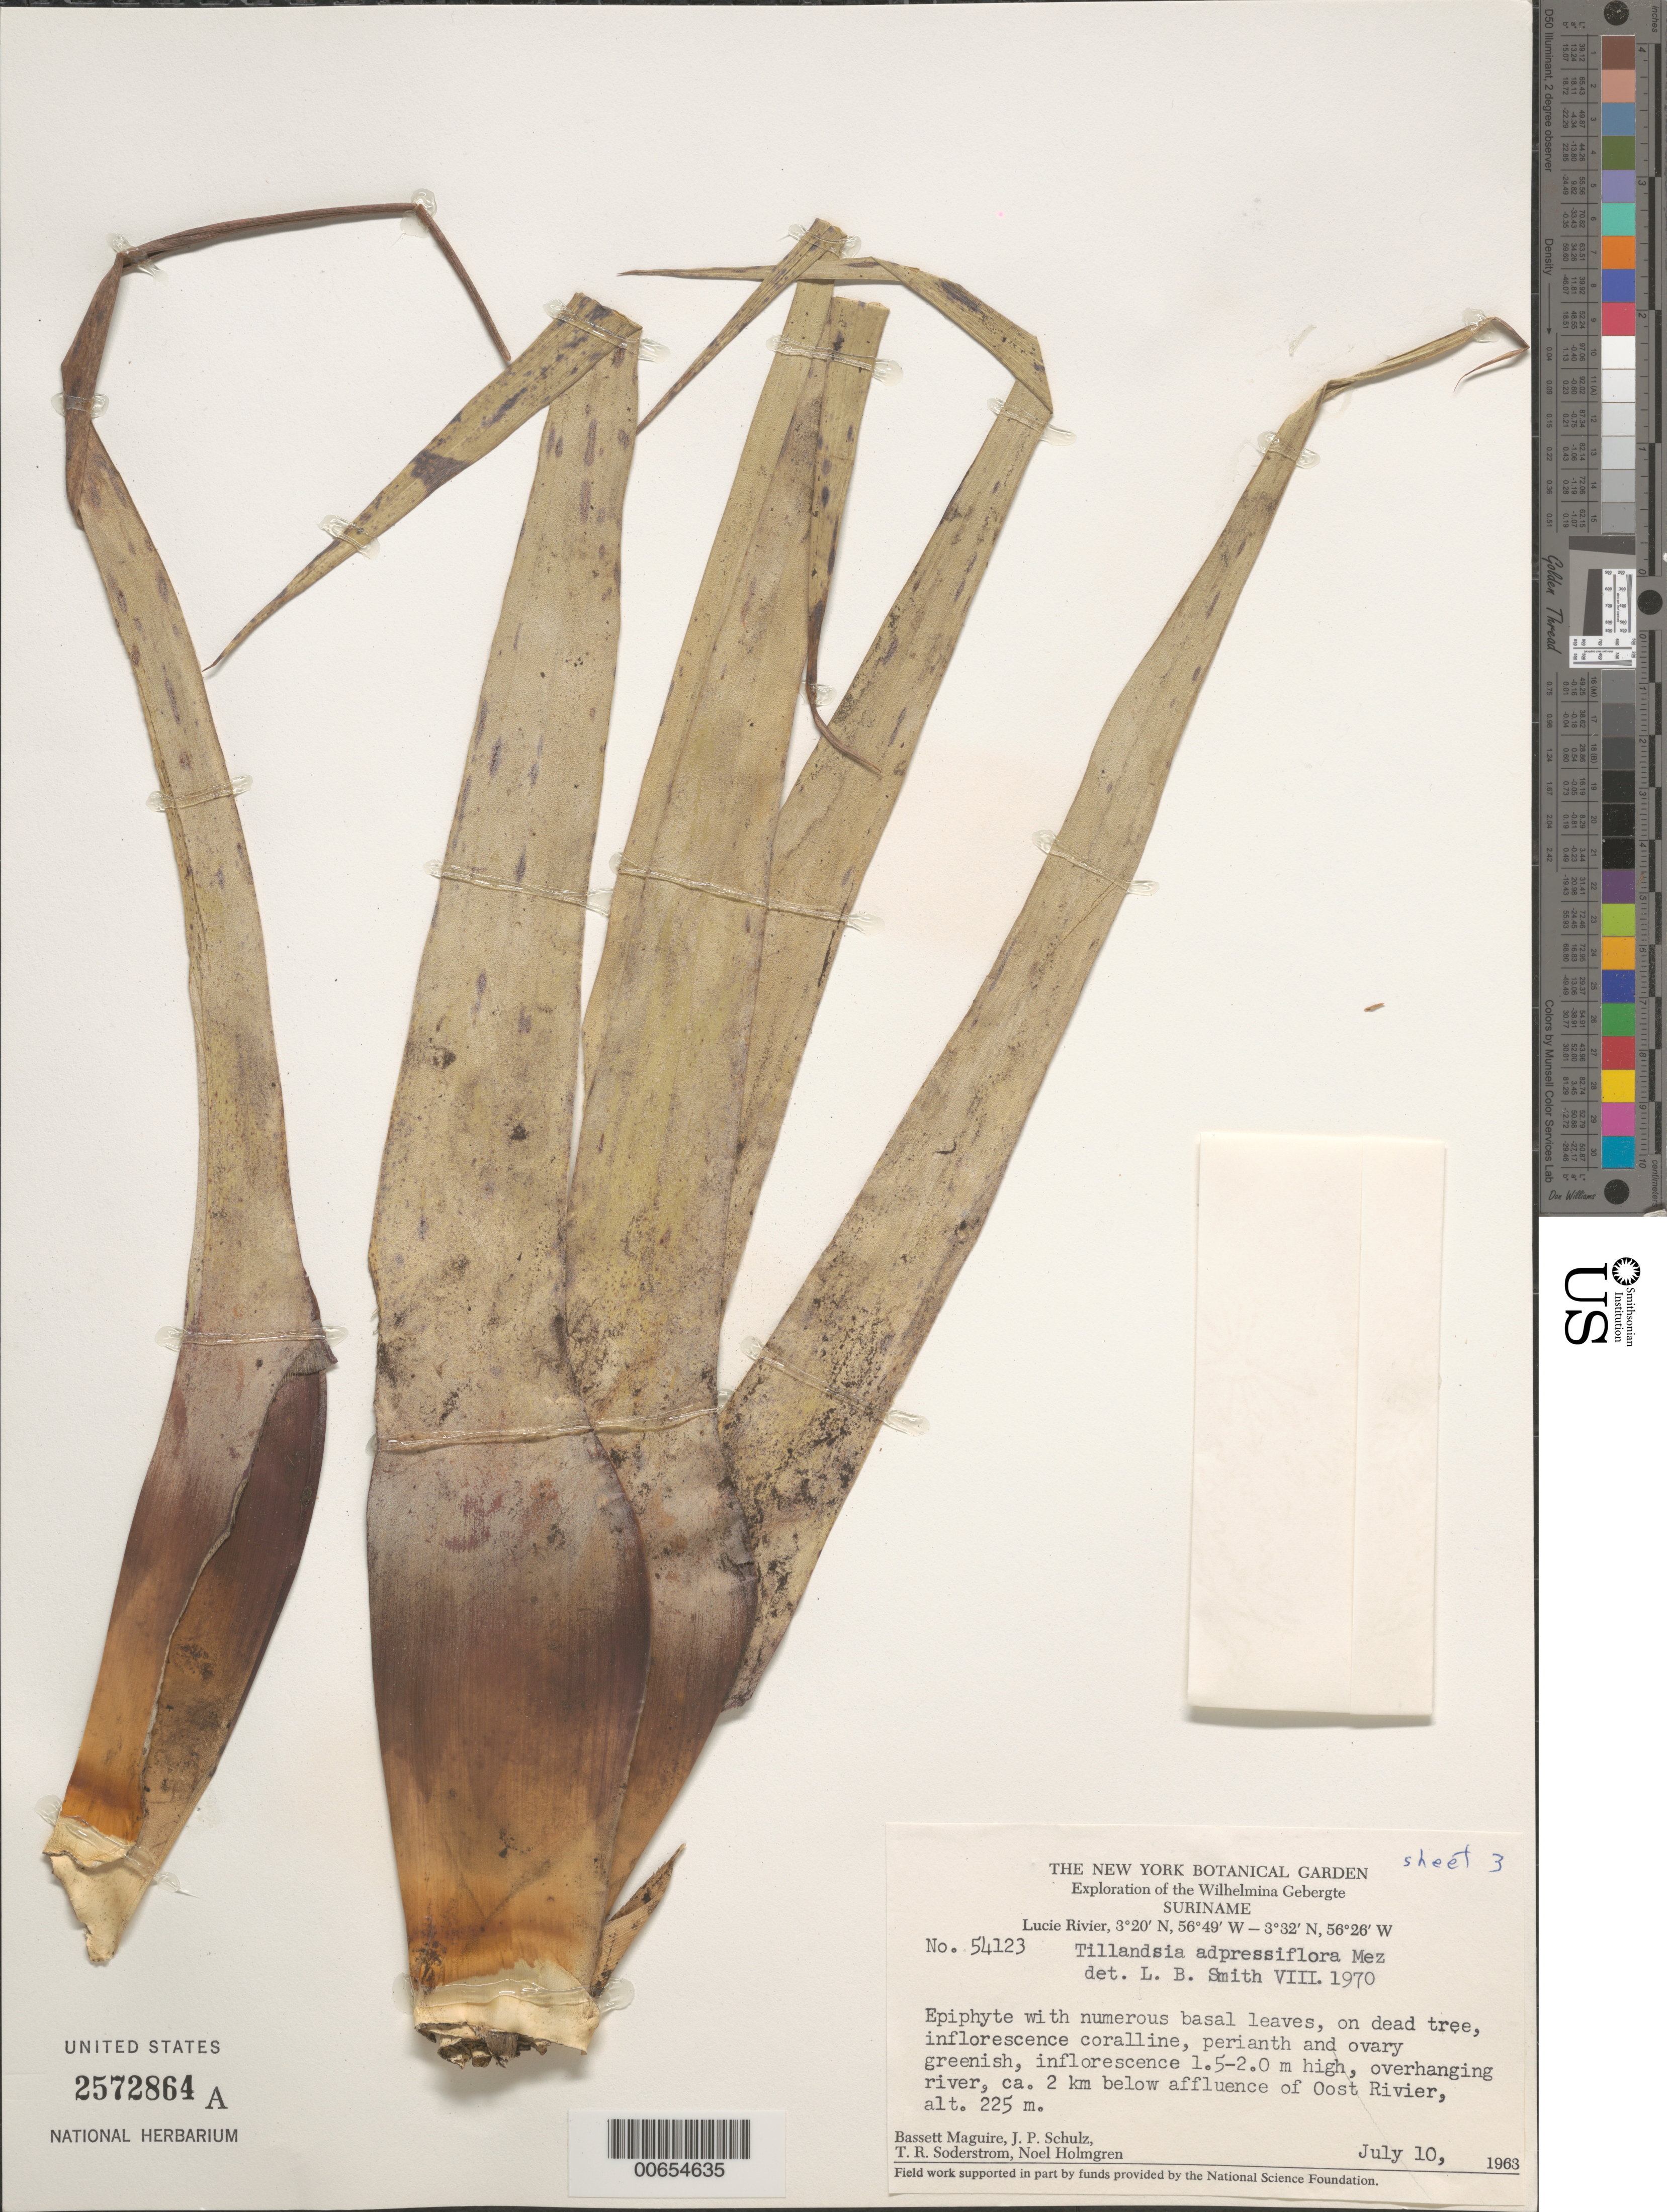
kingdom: Plantae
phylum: Tracheophyta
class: Liliopsida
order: Poales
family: Bromeliaceae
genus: Tillandsia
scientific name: Tillandsia adpressiflora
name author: Mez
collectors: B. Maguire, J. P. Schulz, T. R. Soderstrom & N. H. Holmgren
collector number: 54123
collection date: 1963-07-10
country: Suriname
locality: The Wilhelmina Gebergte. Overhanging river, ca. 2 km below affluence of Oost Rivier.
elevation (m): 225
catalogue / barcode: US 2572864A